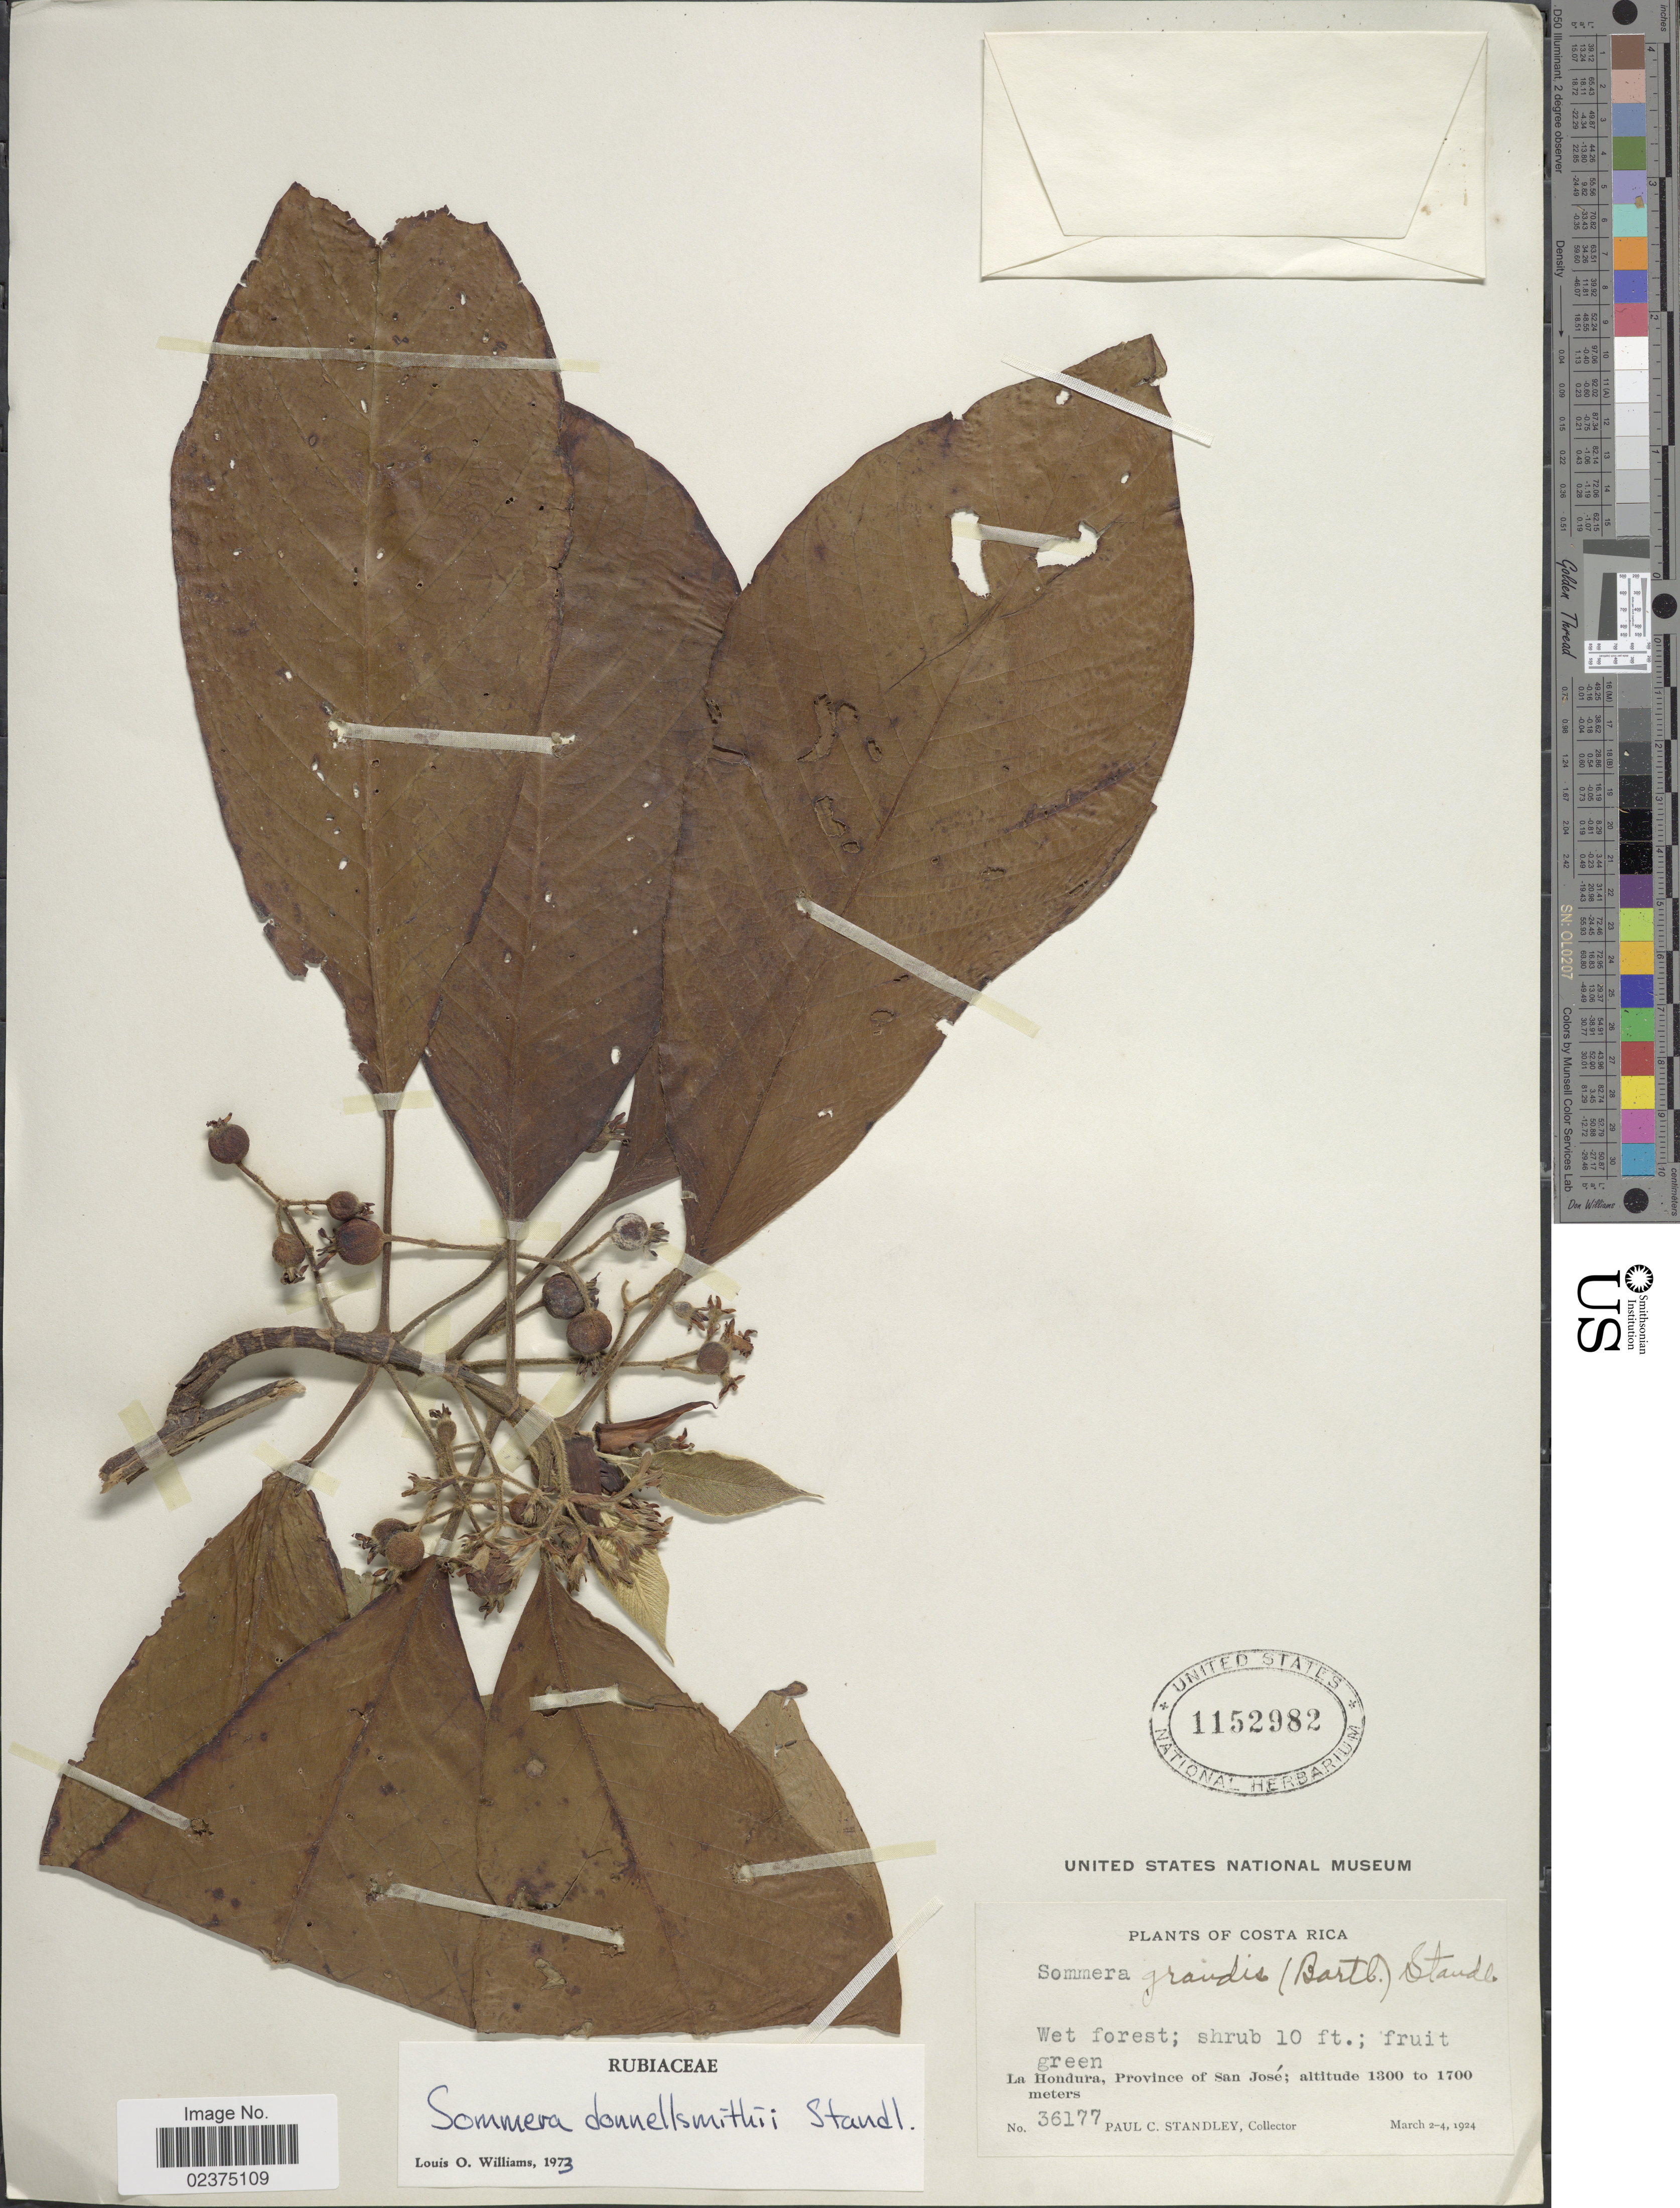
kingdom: Plantae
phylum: Tracheophyta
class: Magnoliopsida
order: Gentianales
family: Rubiaceae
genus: Sommera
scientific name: Sommera donnell-smithii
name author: Standl.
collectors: P. C. Standley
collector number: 36177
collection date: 1924-03-02/1924-03-04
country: Costa Rica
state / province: San José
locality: La Hondura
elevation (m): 1300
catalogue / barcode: US 1152982